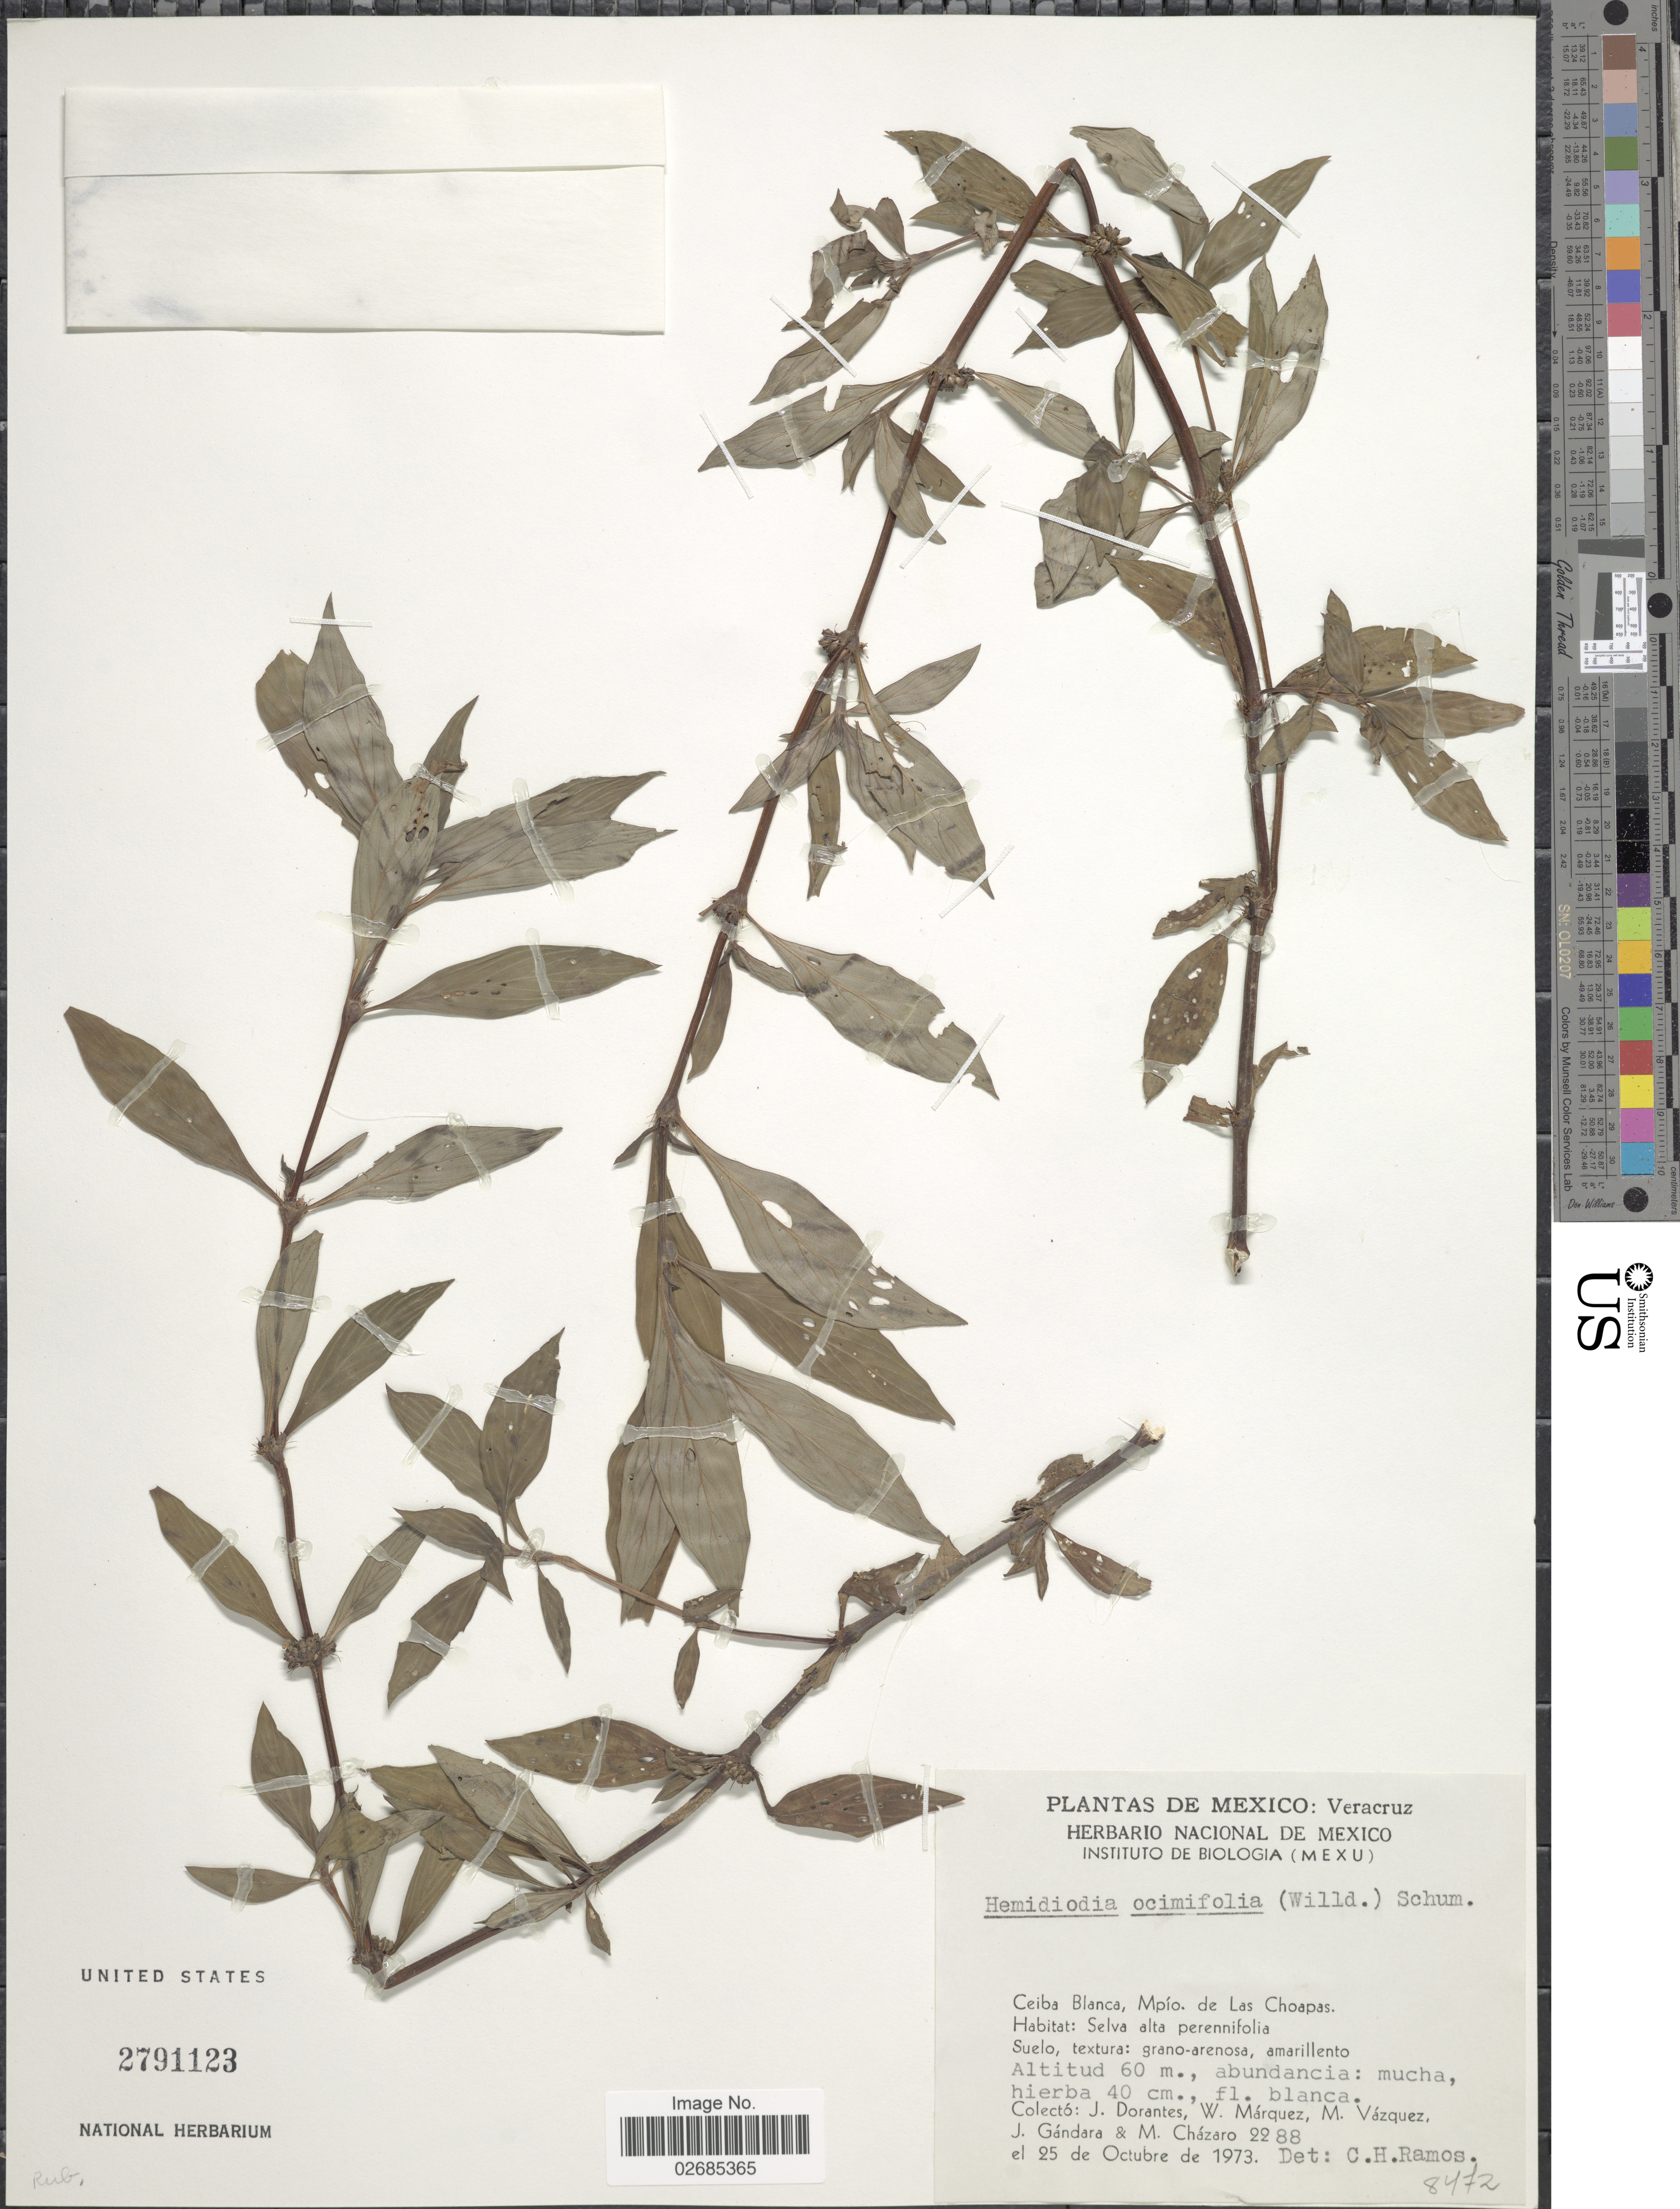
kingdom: Plantae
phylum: Tracheophyta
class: Magnoliopsida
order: Gentianales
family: Rubiaceae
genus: Hemidiodia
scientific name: Hemidiodia ocimifolia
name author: (Willd.) K. Schum.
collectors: J. Dorantes, W. Márquez, M. Vázquez, J. Gandara & M. Chazaro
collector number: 2288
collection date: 1973-10-25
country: Mexico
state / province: Veracruz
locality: Ceiba Blanca, Mpio. de Las Choapas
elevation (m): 60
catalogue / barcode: US 2791123